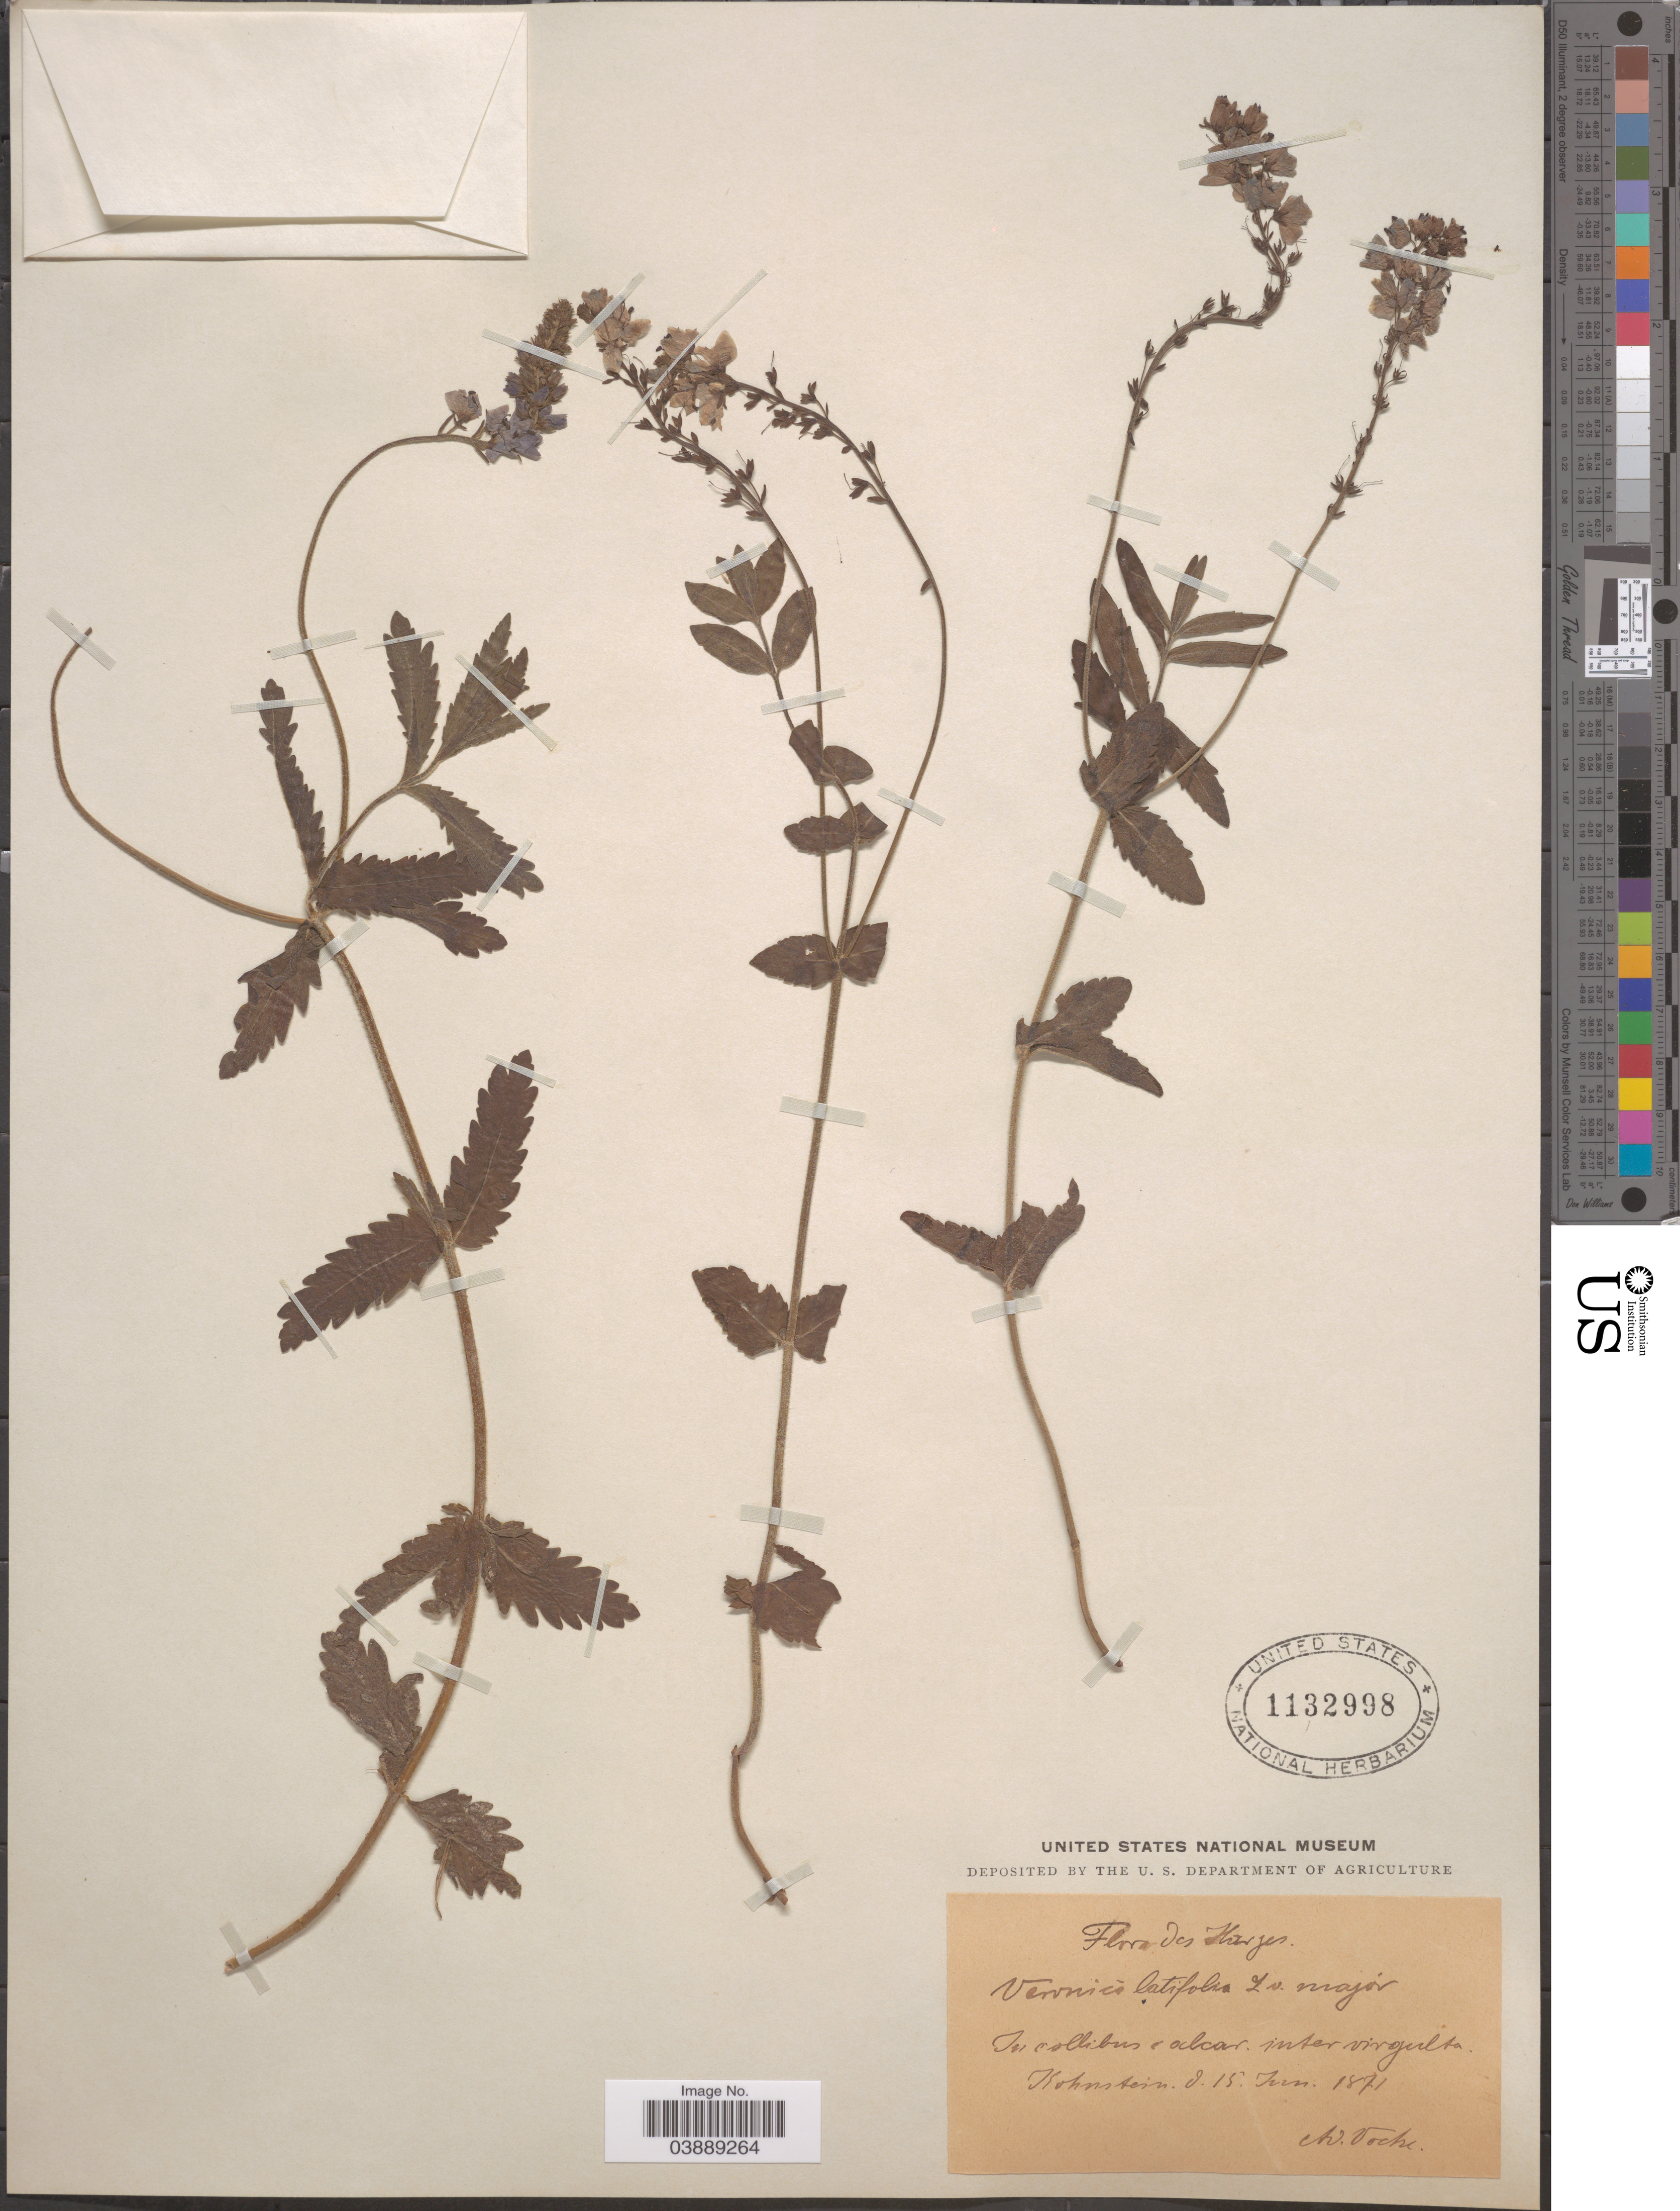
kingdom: Plantae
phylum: Tracheophyta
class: Magnoliopsida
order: Lamiales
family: Plantaginaceae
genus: Veronica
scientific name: Veronica latifolia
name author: L.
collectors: A. Vocke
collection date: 1871-06-15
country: Germany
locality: Harzes. In collibus coclcar inter virgulta Kohnstein.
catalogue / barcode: US 1132998